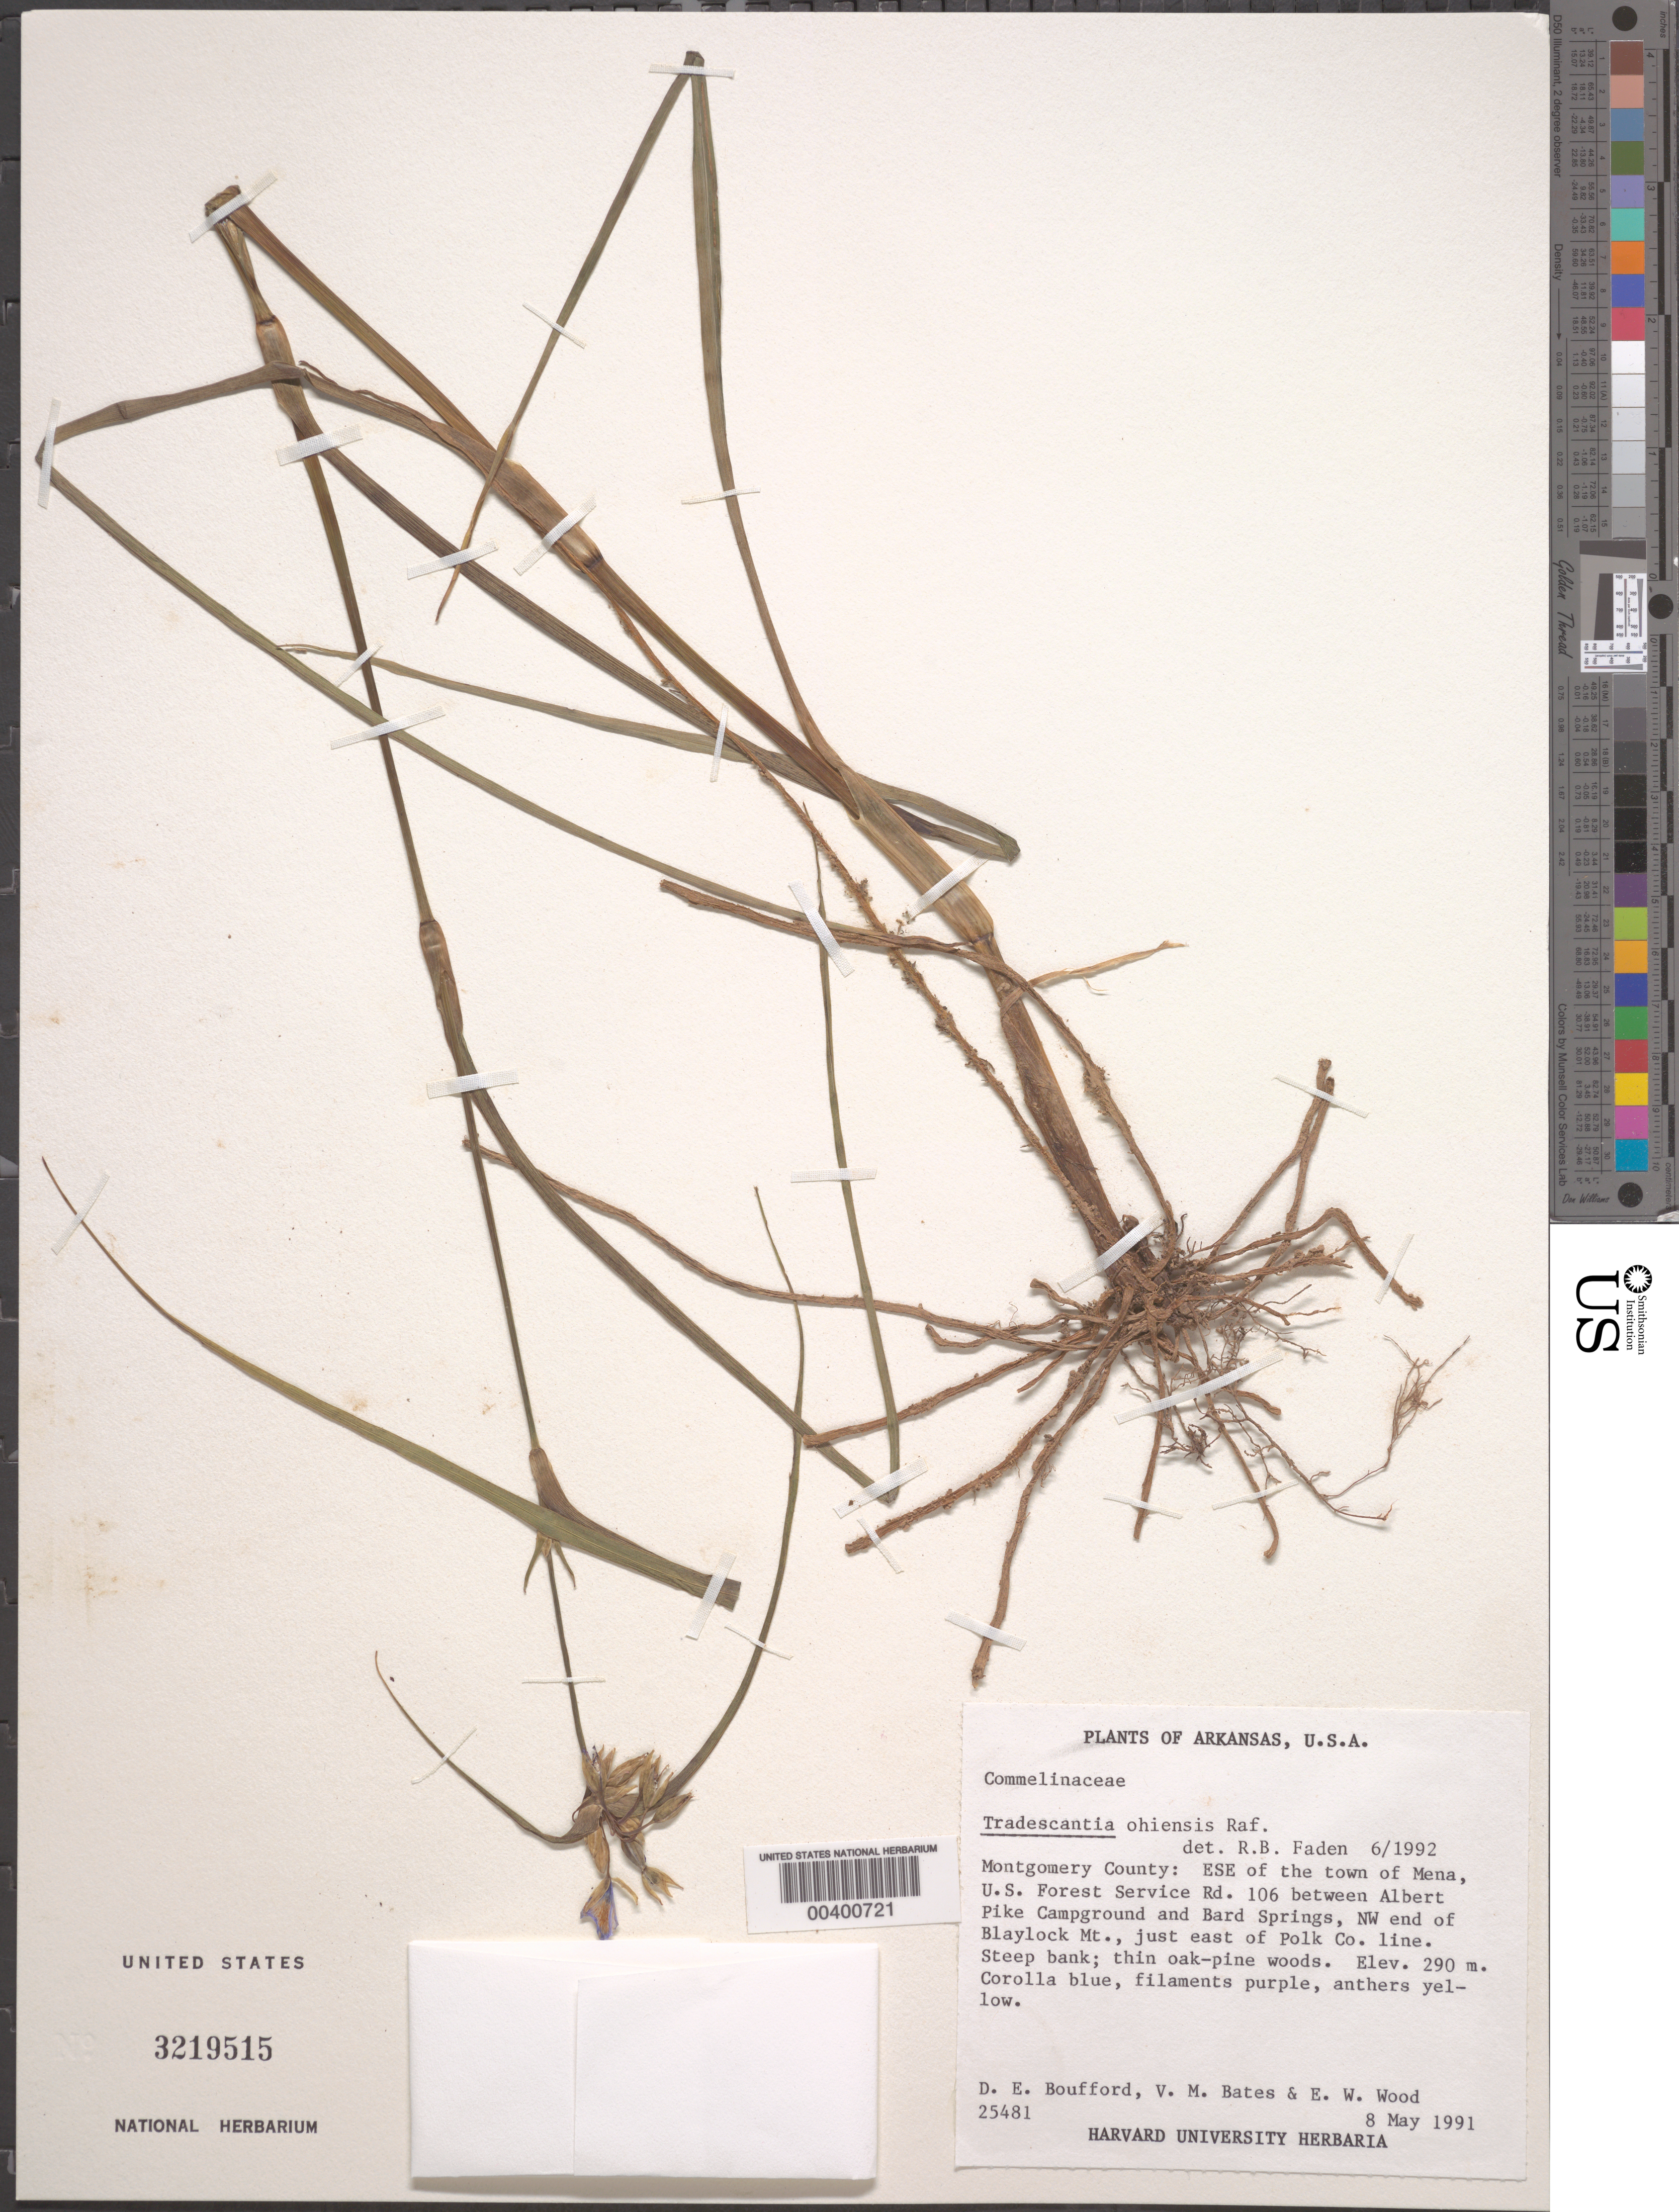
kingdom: Plantae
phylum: Tracheophyta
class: Liliopsida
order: Commelinales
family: Commelinaceae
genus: Tradescantia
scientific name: Tradescantia hirsuticaulis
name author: Small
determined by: Faden, Robert B., (US), Smithsonian Institution - National Museum of Natural History (UNITED STATES)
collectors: D. E. Boufford, V. Bates & E. Wood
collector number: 25481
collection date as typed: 08 May 1991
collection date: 1991-05-08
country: United States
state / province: Arkansas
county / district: Montgomery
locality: Ese of mena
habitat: Campgrounds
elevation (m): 290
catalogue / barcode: US 3219515